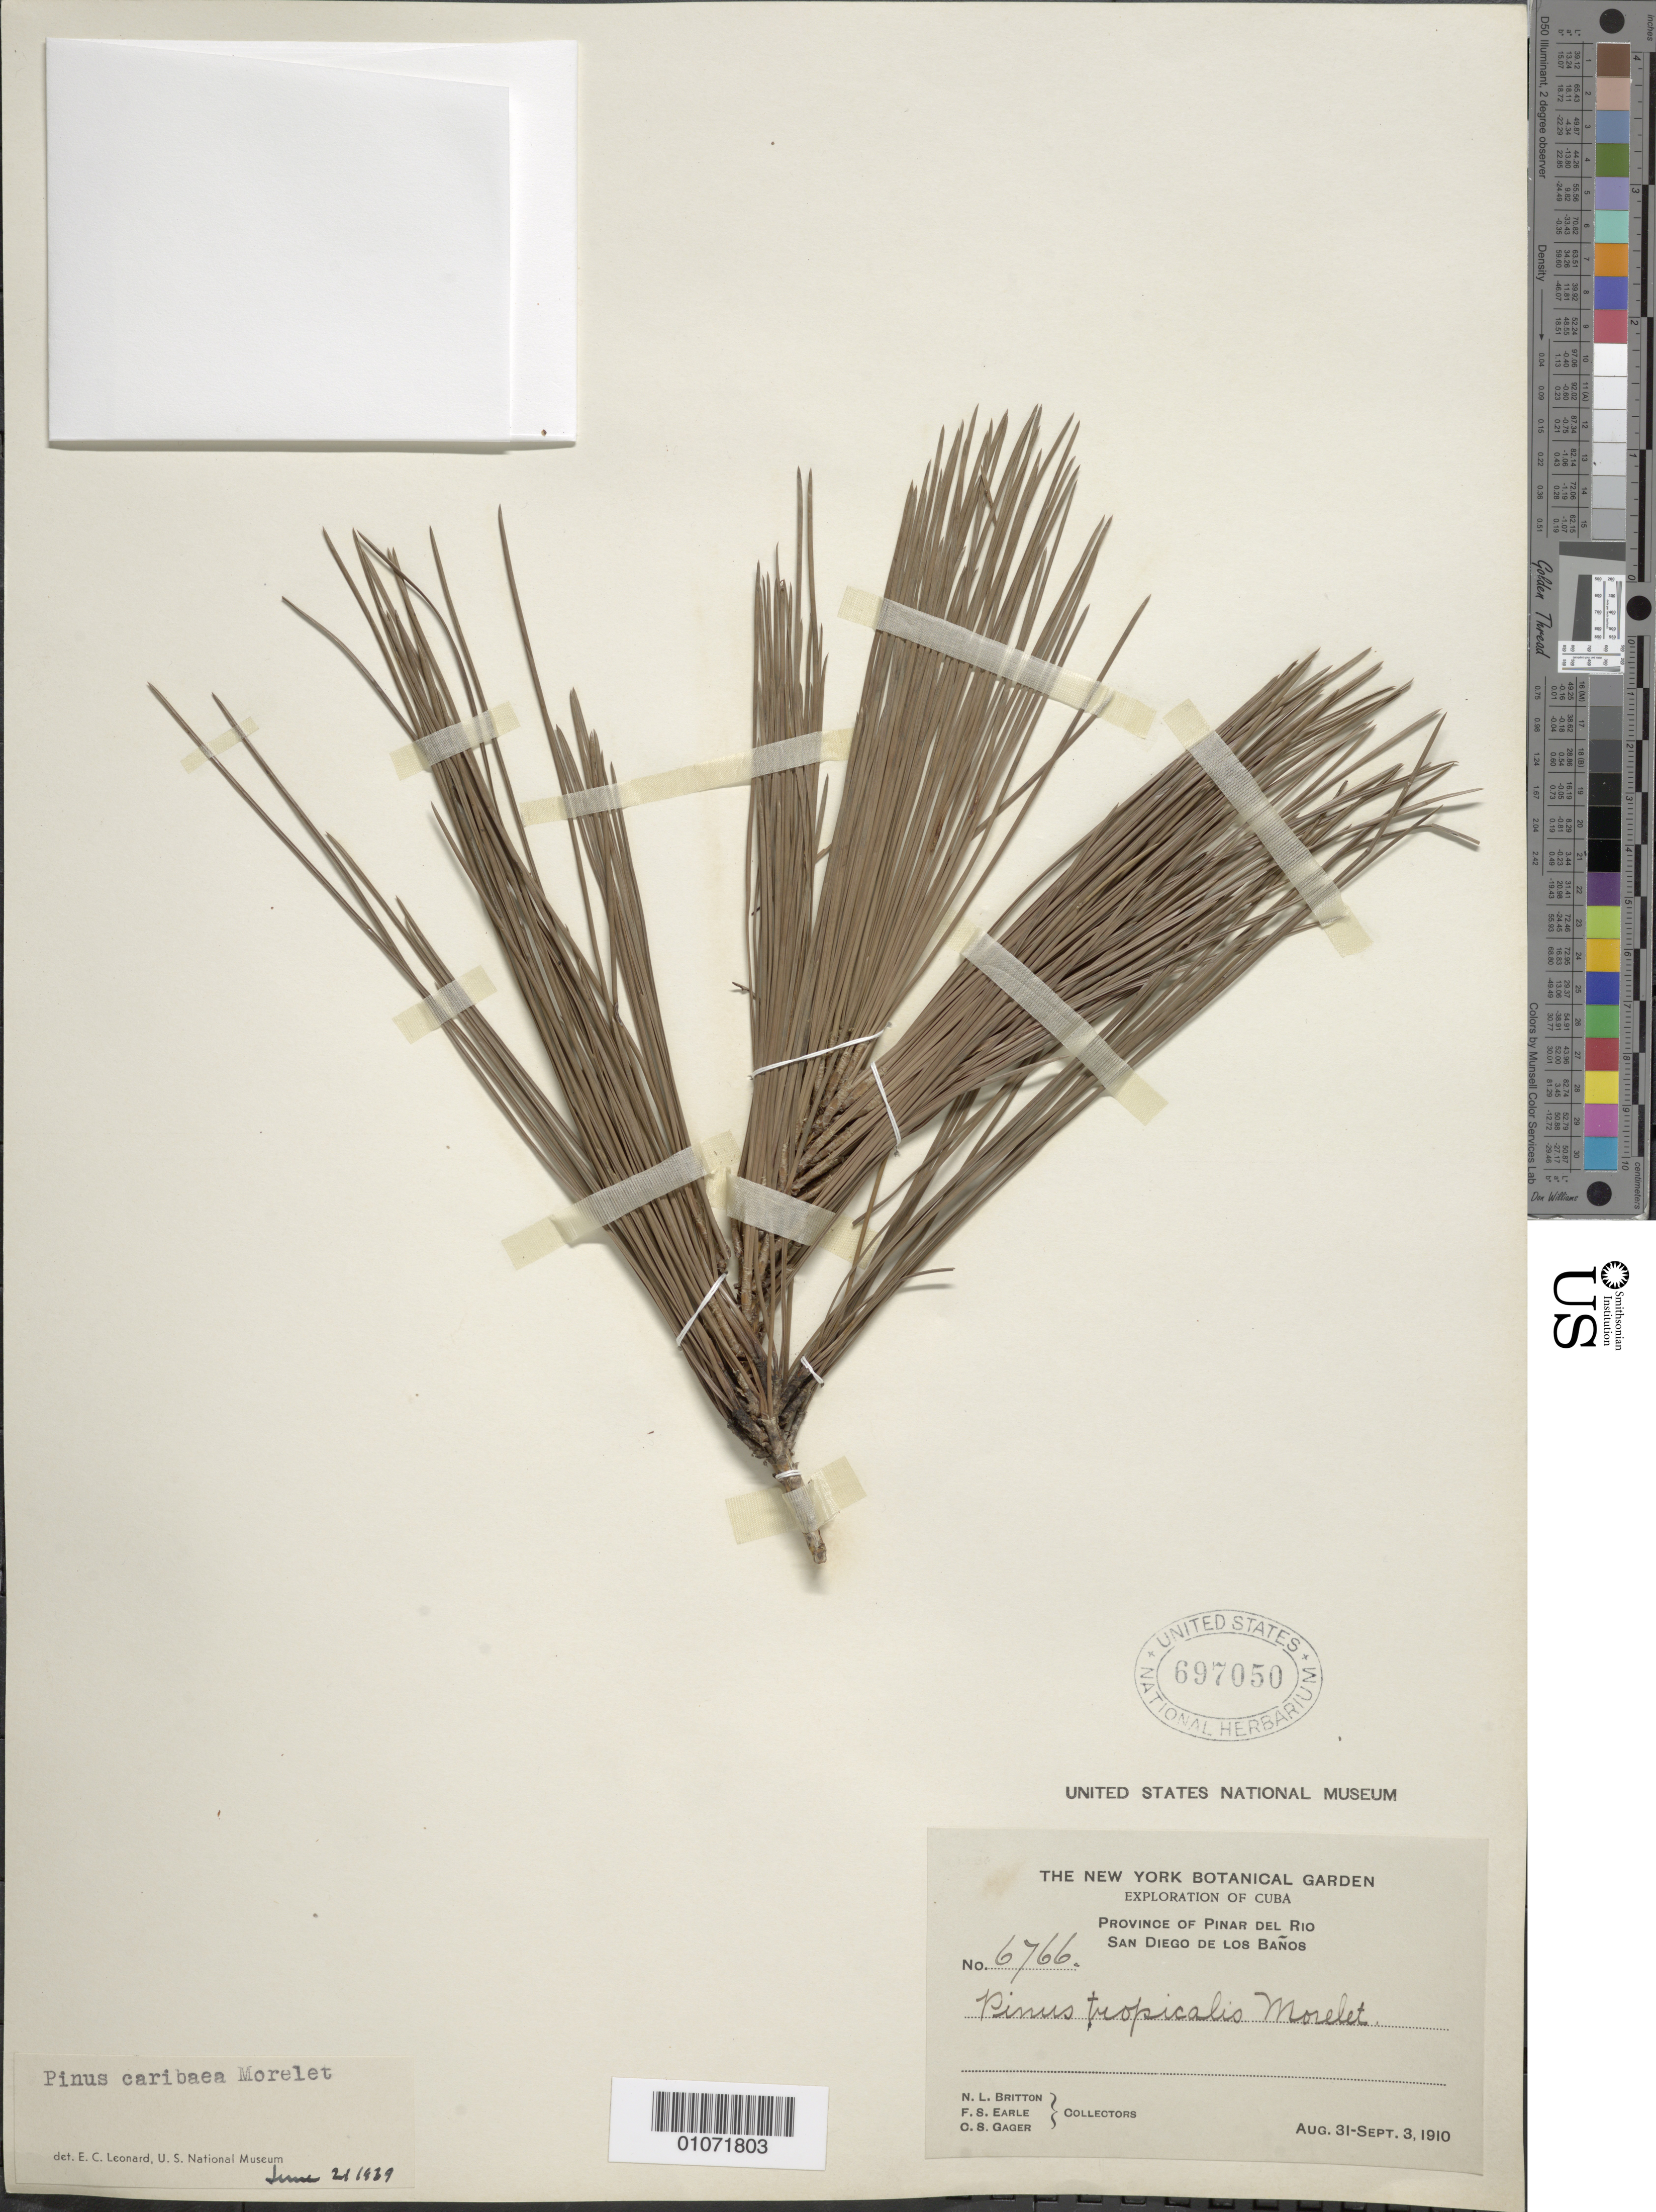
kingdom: Plantae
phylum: Tracheophyta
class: Pinopsida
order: Pinales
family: Pinaceae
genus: Pinus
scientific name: Pinus tropicalis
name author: Morelet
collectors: N. Britton, F. S. Earle & C. Gager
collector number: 6766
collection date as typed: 31 Aug 1910 to 03 Sep 1910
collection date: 1910-08-31/1910-09-03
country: Cuba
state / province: Pinar del Rio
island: Cuba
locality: San Diego de Los Baños,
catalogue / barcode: US 697050